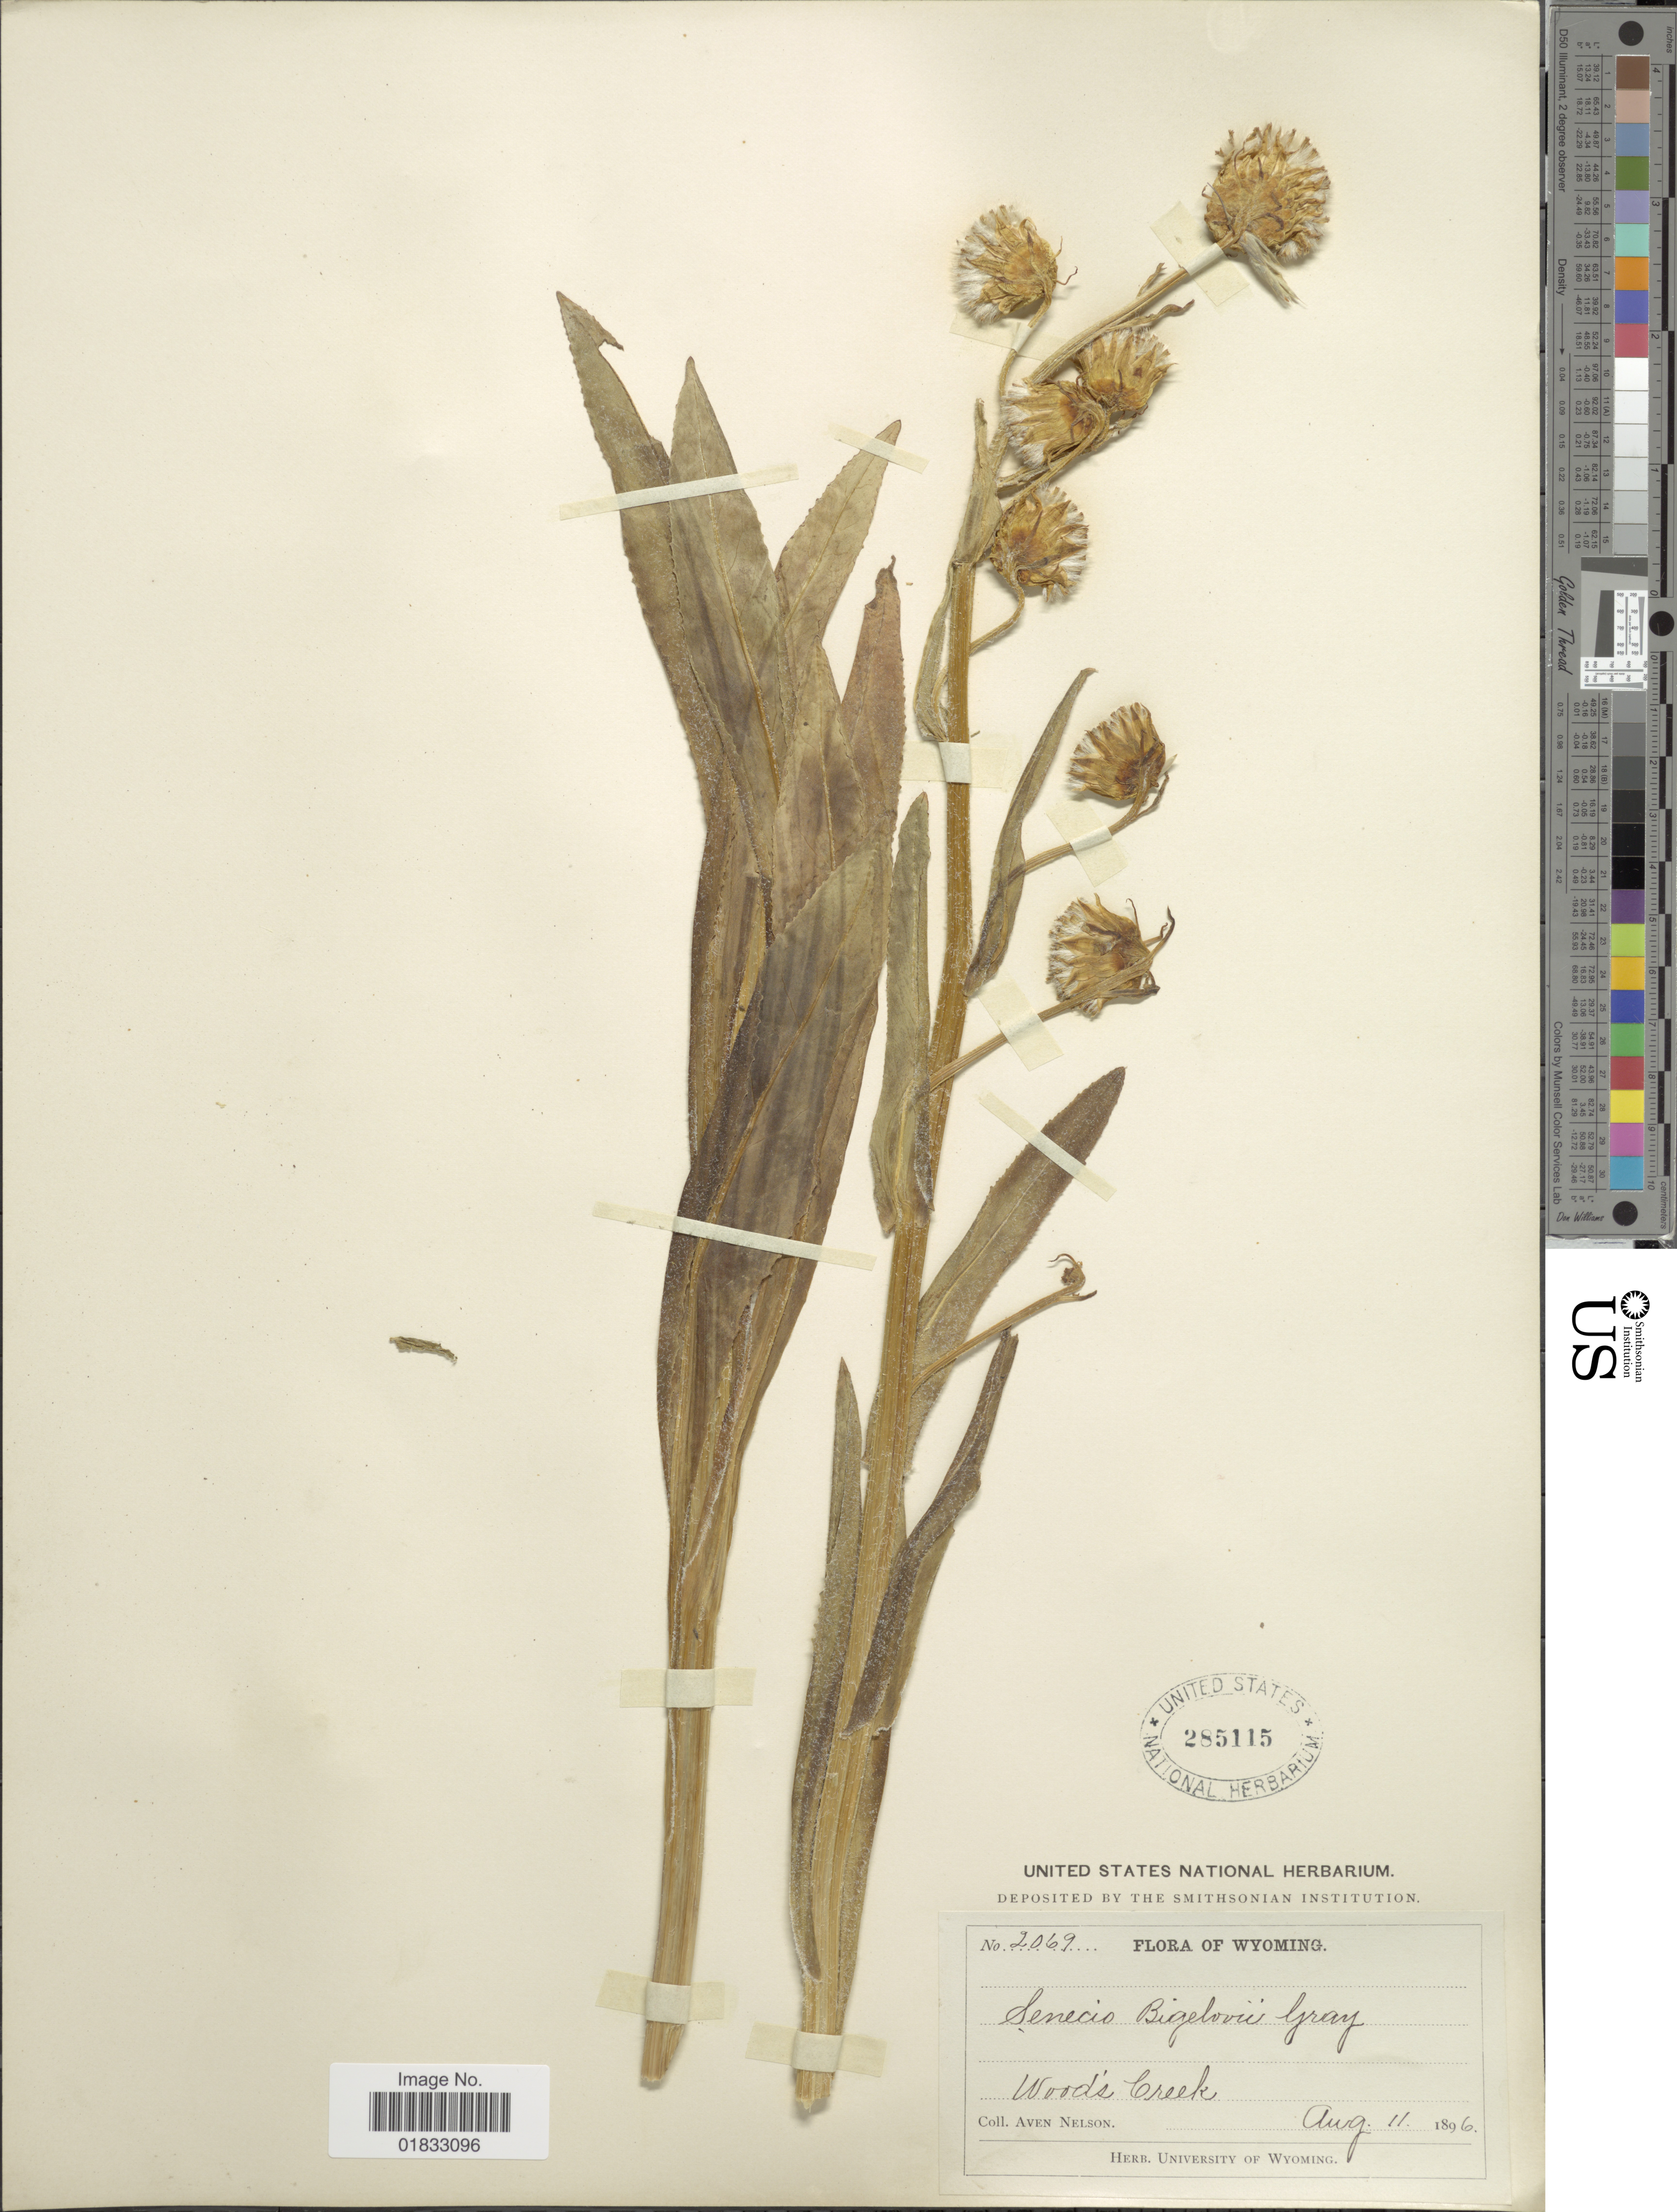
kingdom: Plantae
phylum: Tracheophyta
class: Magnoliopsida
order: Asterales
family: Asteraceae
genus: Senecio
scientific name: Senecio bigelovii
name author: A. Gray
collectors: A. Nelson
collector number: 2069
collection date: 1896-08-11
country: United States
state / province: Wyoming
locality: Wood's Creek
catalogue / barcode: US 285115